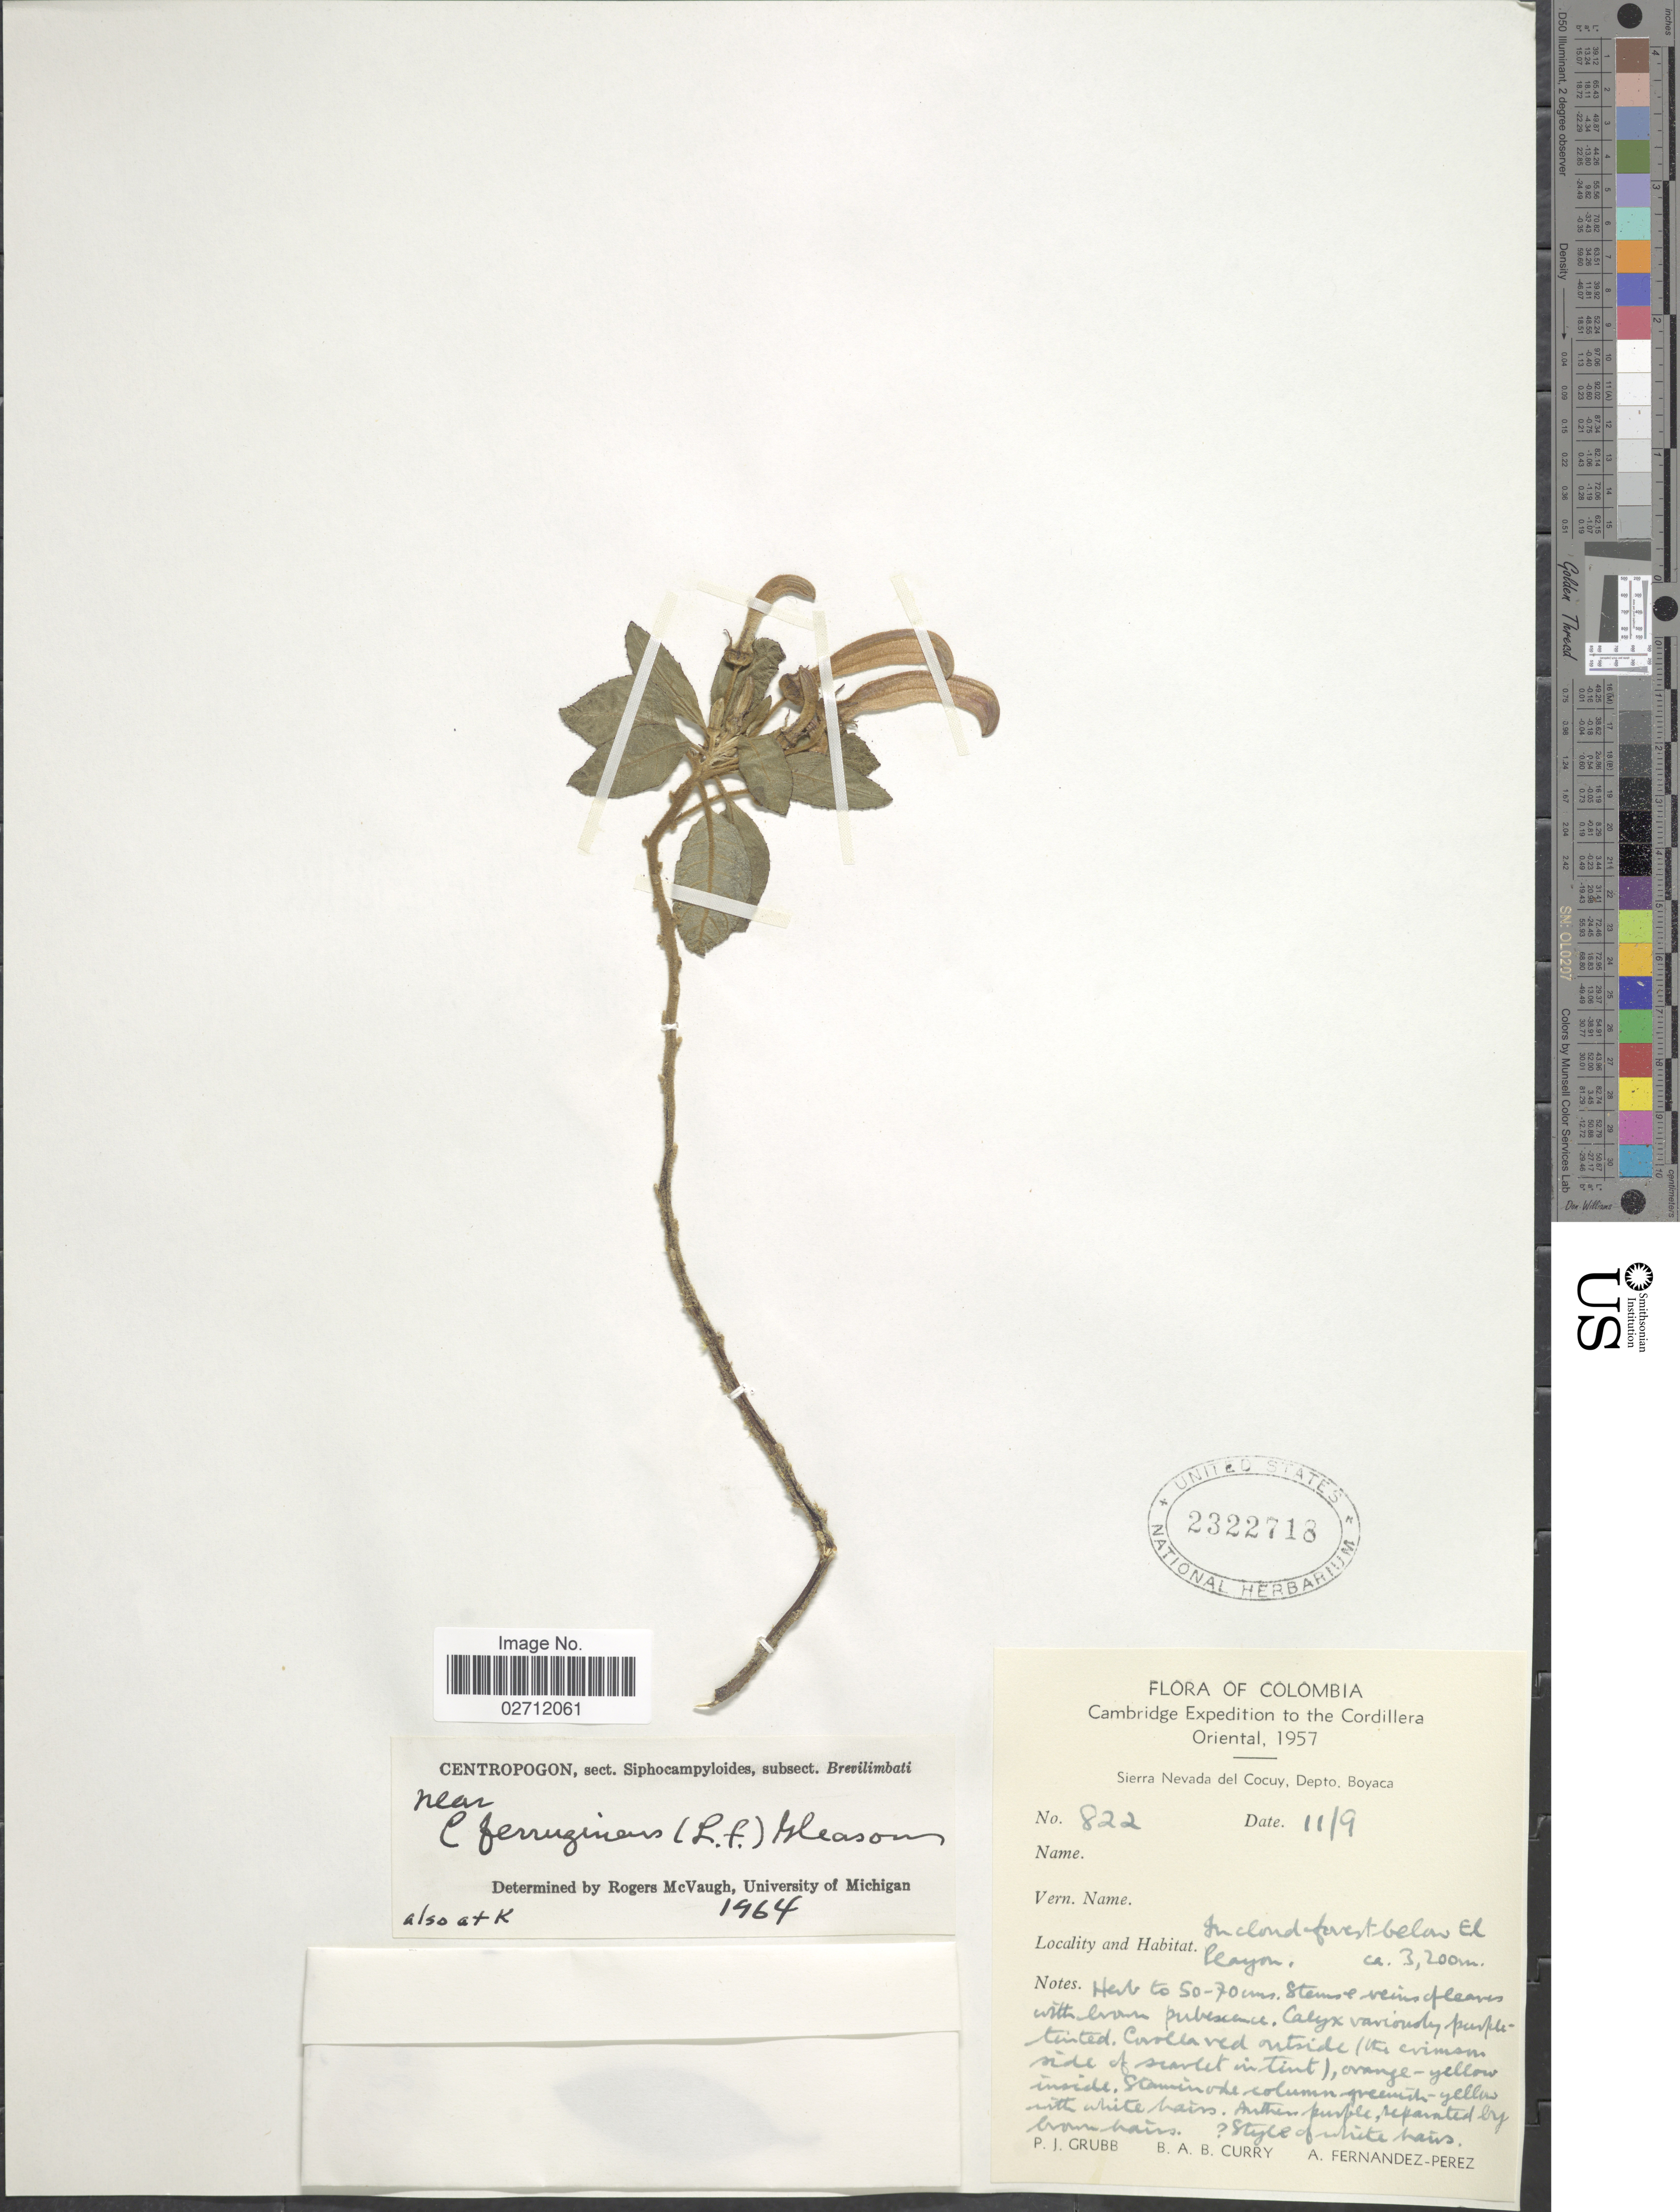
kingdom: Plantae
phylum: Tracheophyta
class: Magnoliopsida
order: Asterales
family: Campanulaceae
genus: Centropogon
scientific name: Centropogon ferrugineus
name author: (L. f.) Gleason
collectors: P. J. Grubb, B. A. B. Curry & A. Fernández-Pérez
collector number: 822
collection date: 1957-09-11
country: Colombia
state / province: Boyacá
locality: Cordillera Oriental, Sierra Nevada del Cocuy, in cloud-forest below El Playon.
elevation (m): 3200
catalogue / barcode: US 2322718